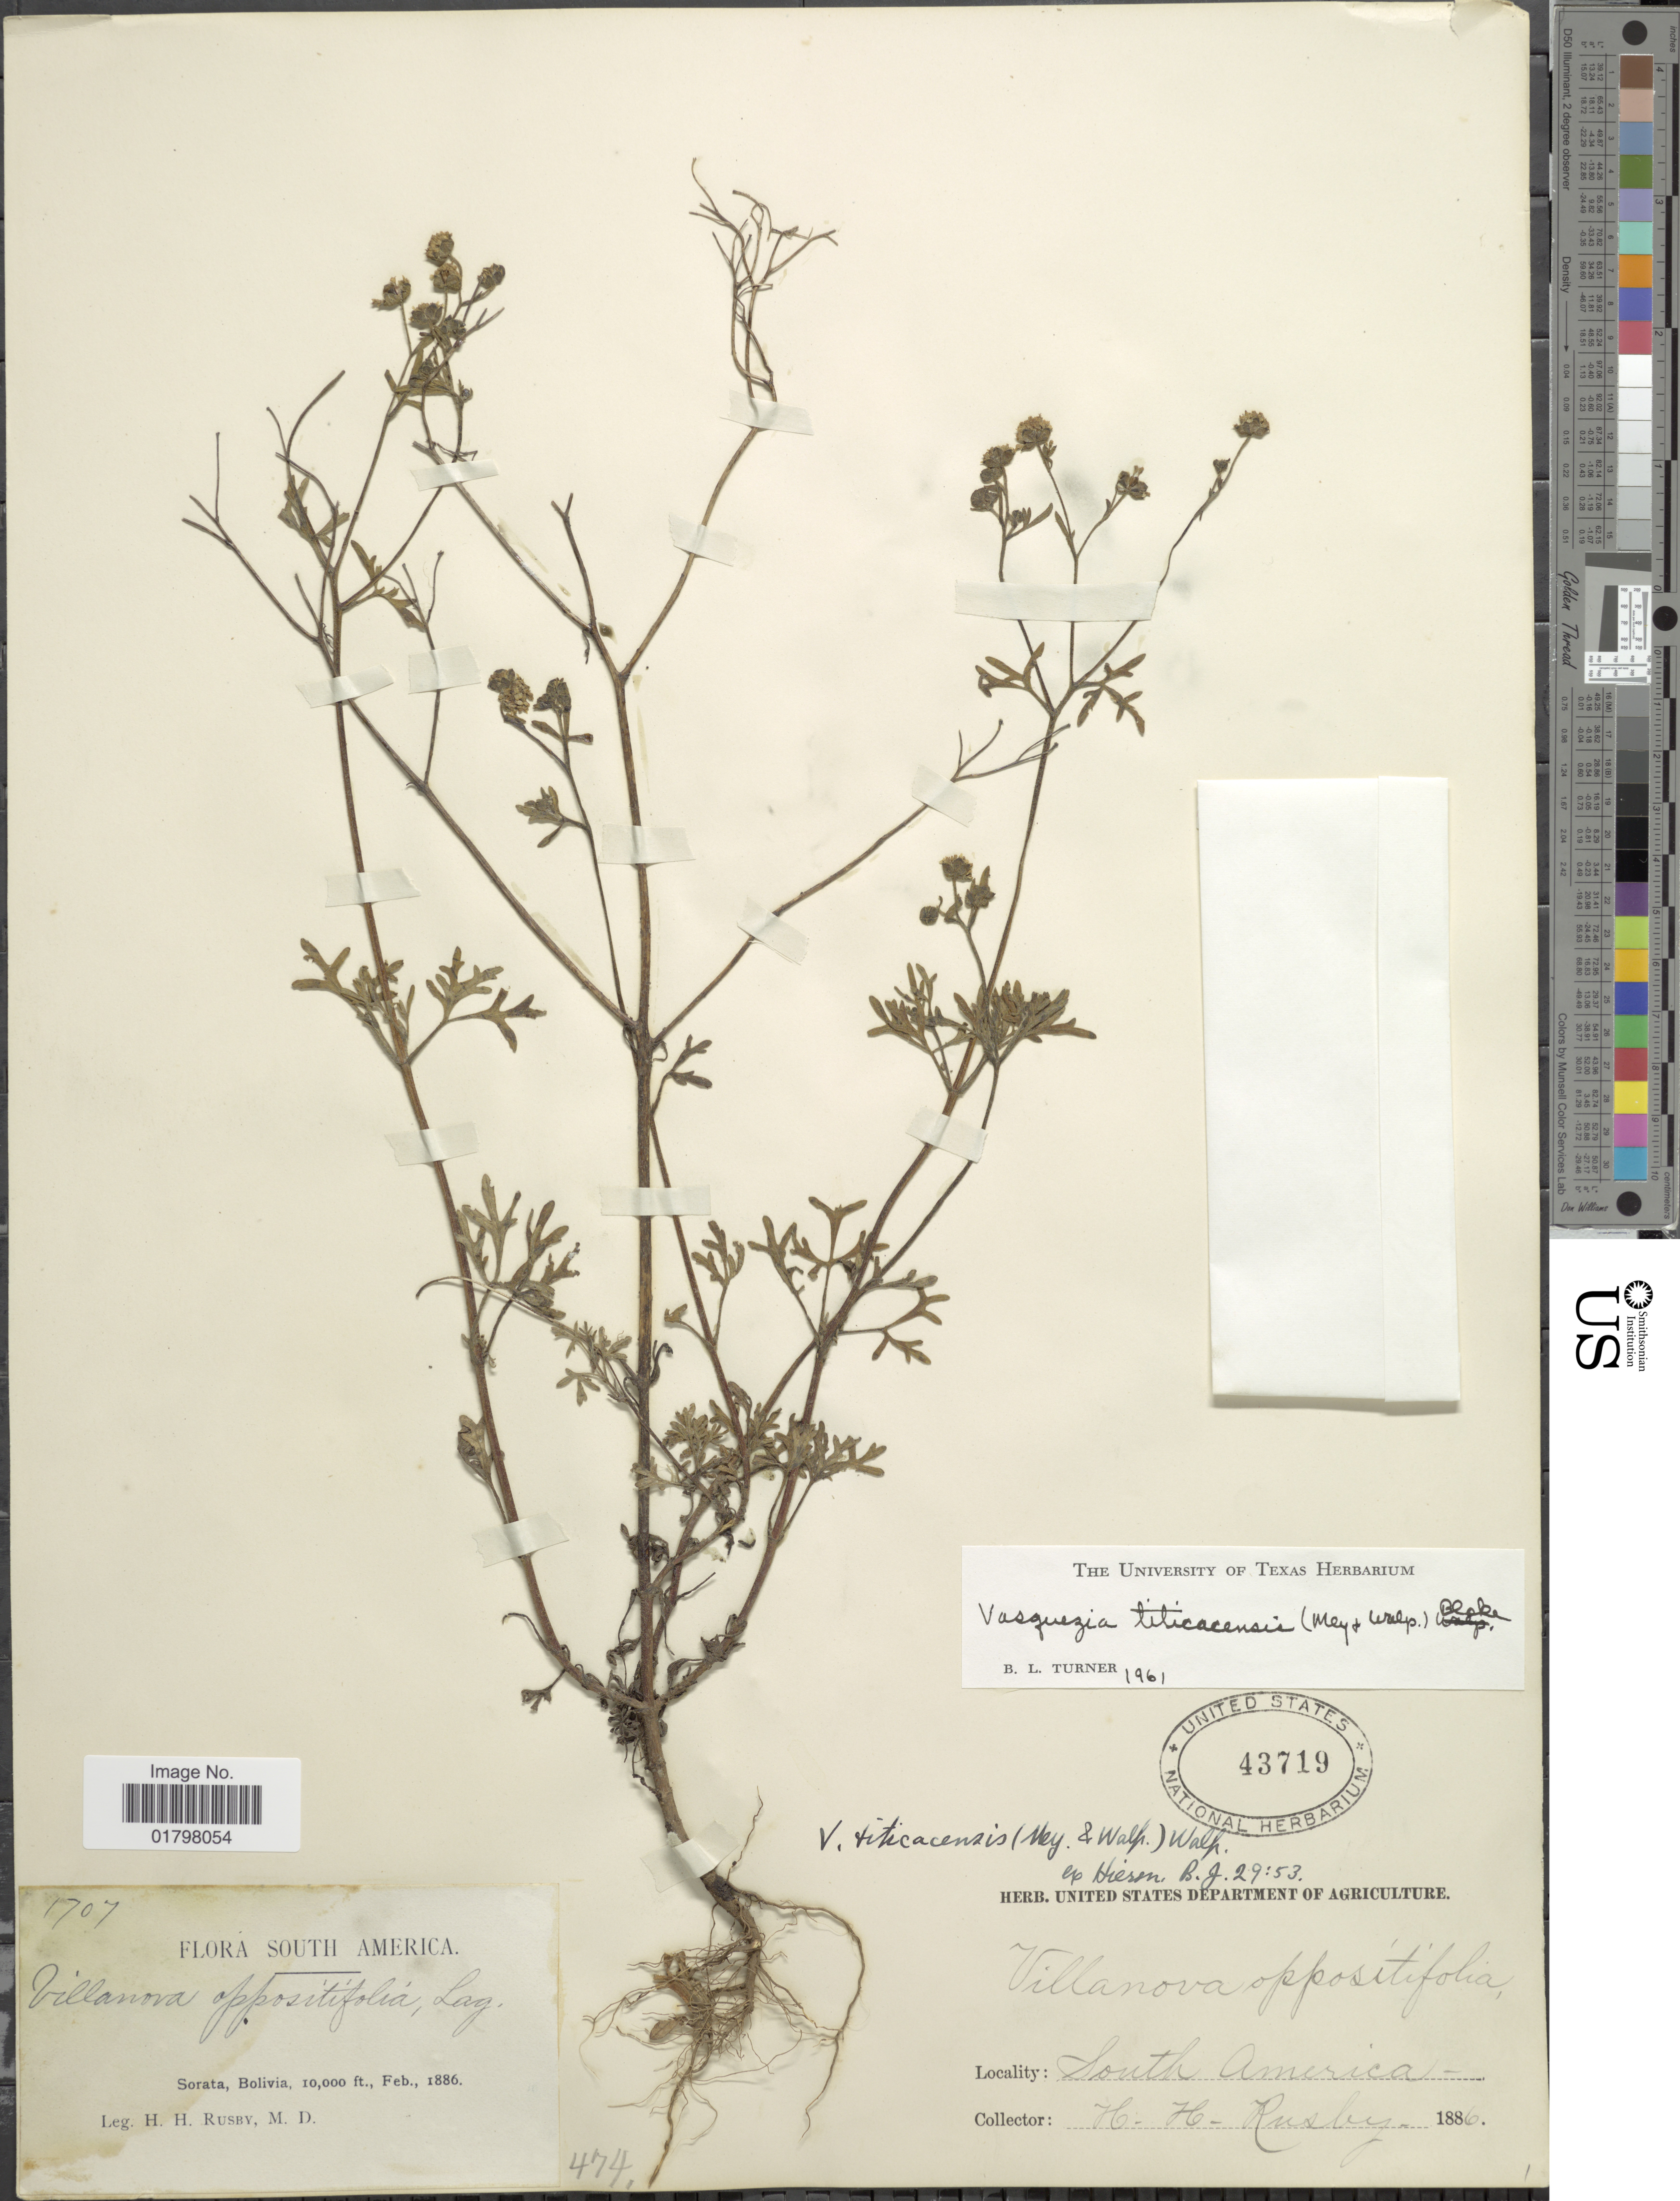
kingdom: Plantae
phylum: Tracheophyta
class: Magnoliopsida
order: Asterales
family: Asteraceae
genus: Vasquesia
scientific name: Vasquesia titicacensis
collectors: H. H. Rusby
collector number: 1707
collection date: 1886-02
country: Bolivia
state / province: La Páz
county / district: Larecaja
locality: Sorata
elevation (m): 3048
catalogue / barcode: US 43719